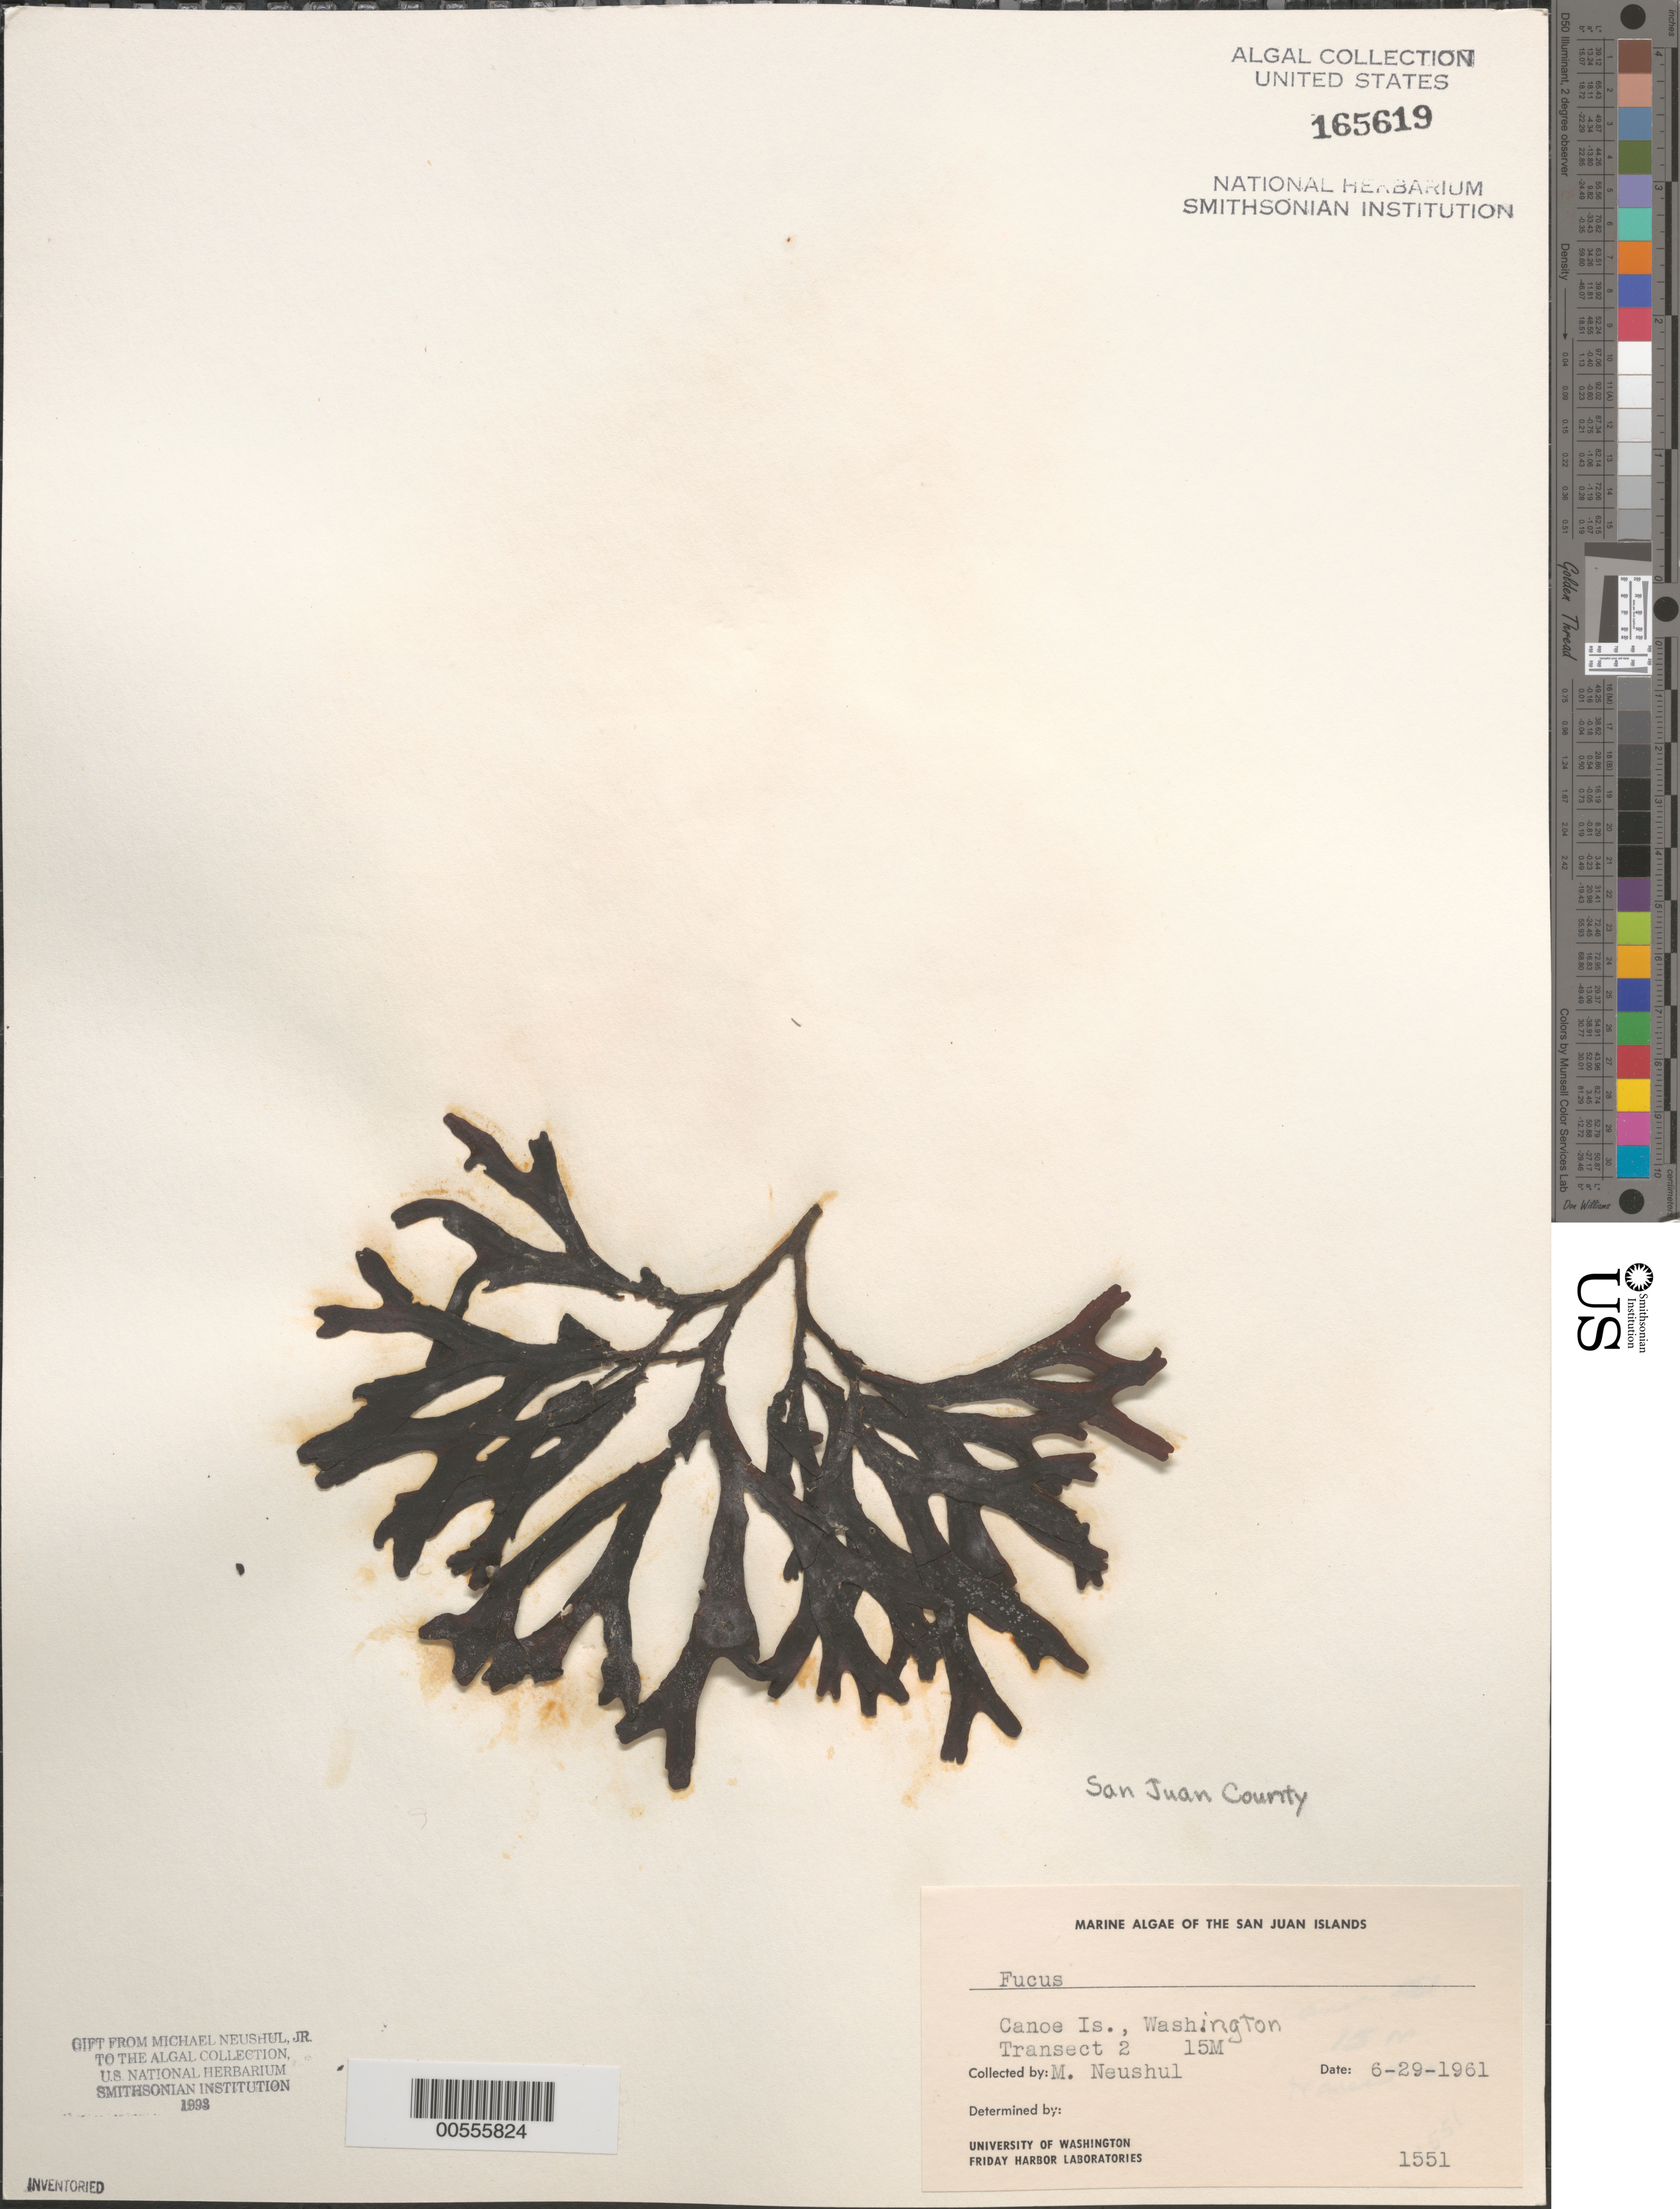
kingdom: Chromista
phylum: Ochrophyta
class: Phaeophyceae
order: Fucales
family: Fucaceae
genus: Fucus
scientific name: Fucus sp.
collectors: M. Neushul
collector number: Neushul 1551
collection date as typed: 29 Jun 1961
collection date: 1961-06-29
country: United States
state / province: Washington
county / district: San Juan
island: Canoe Island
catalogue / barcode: US 165619